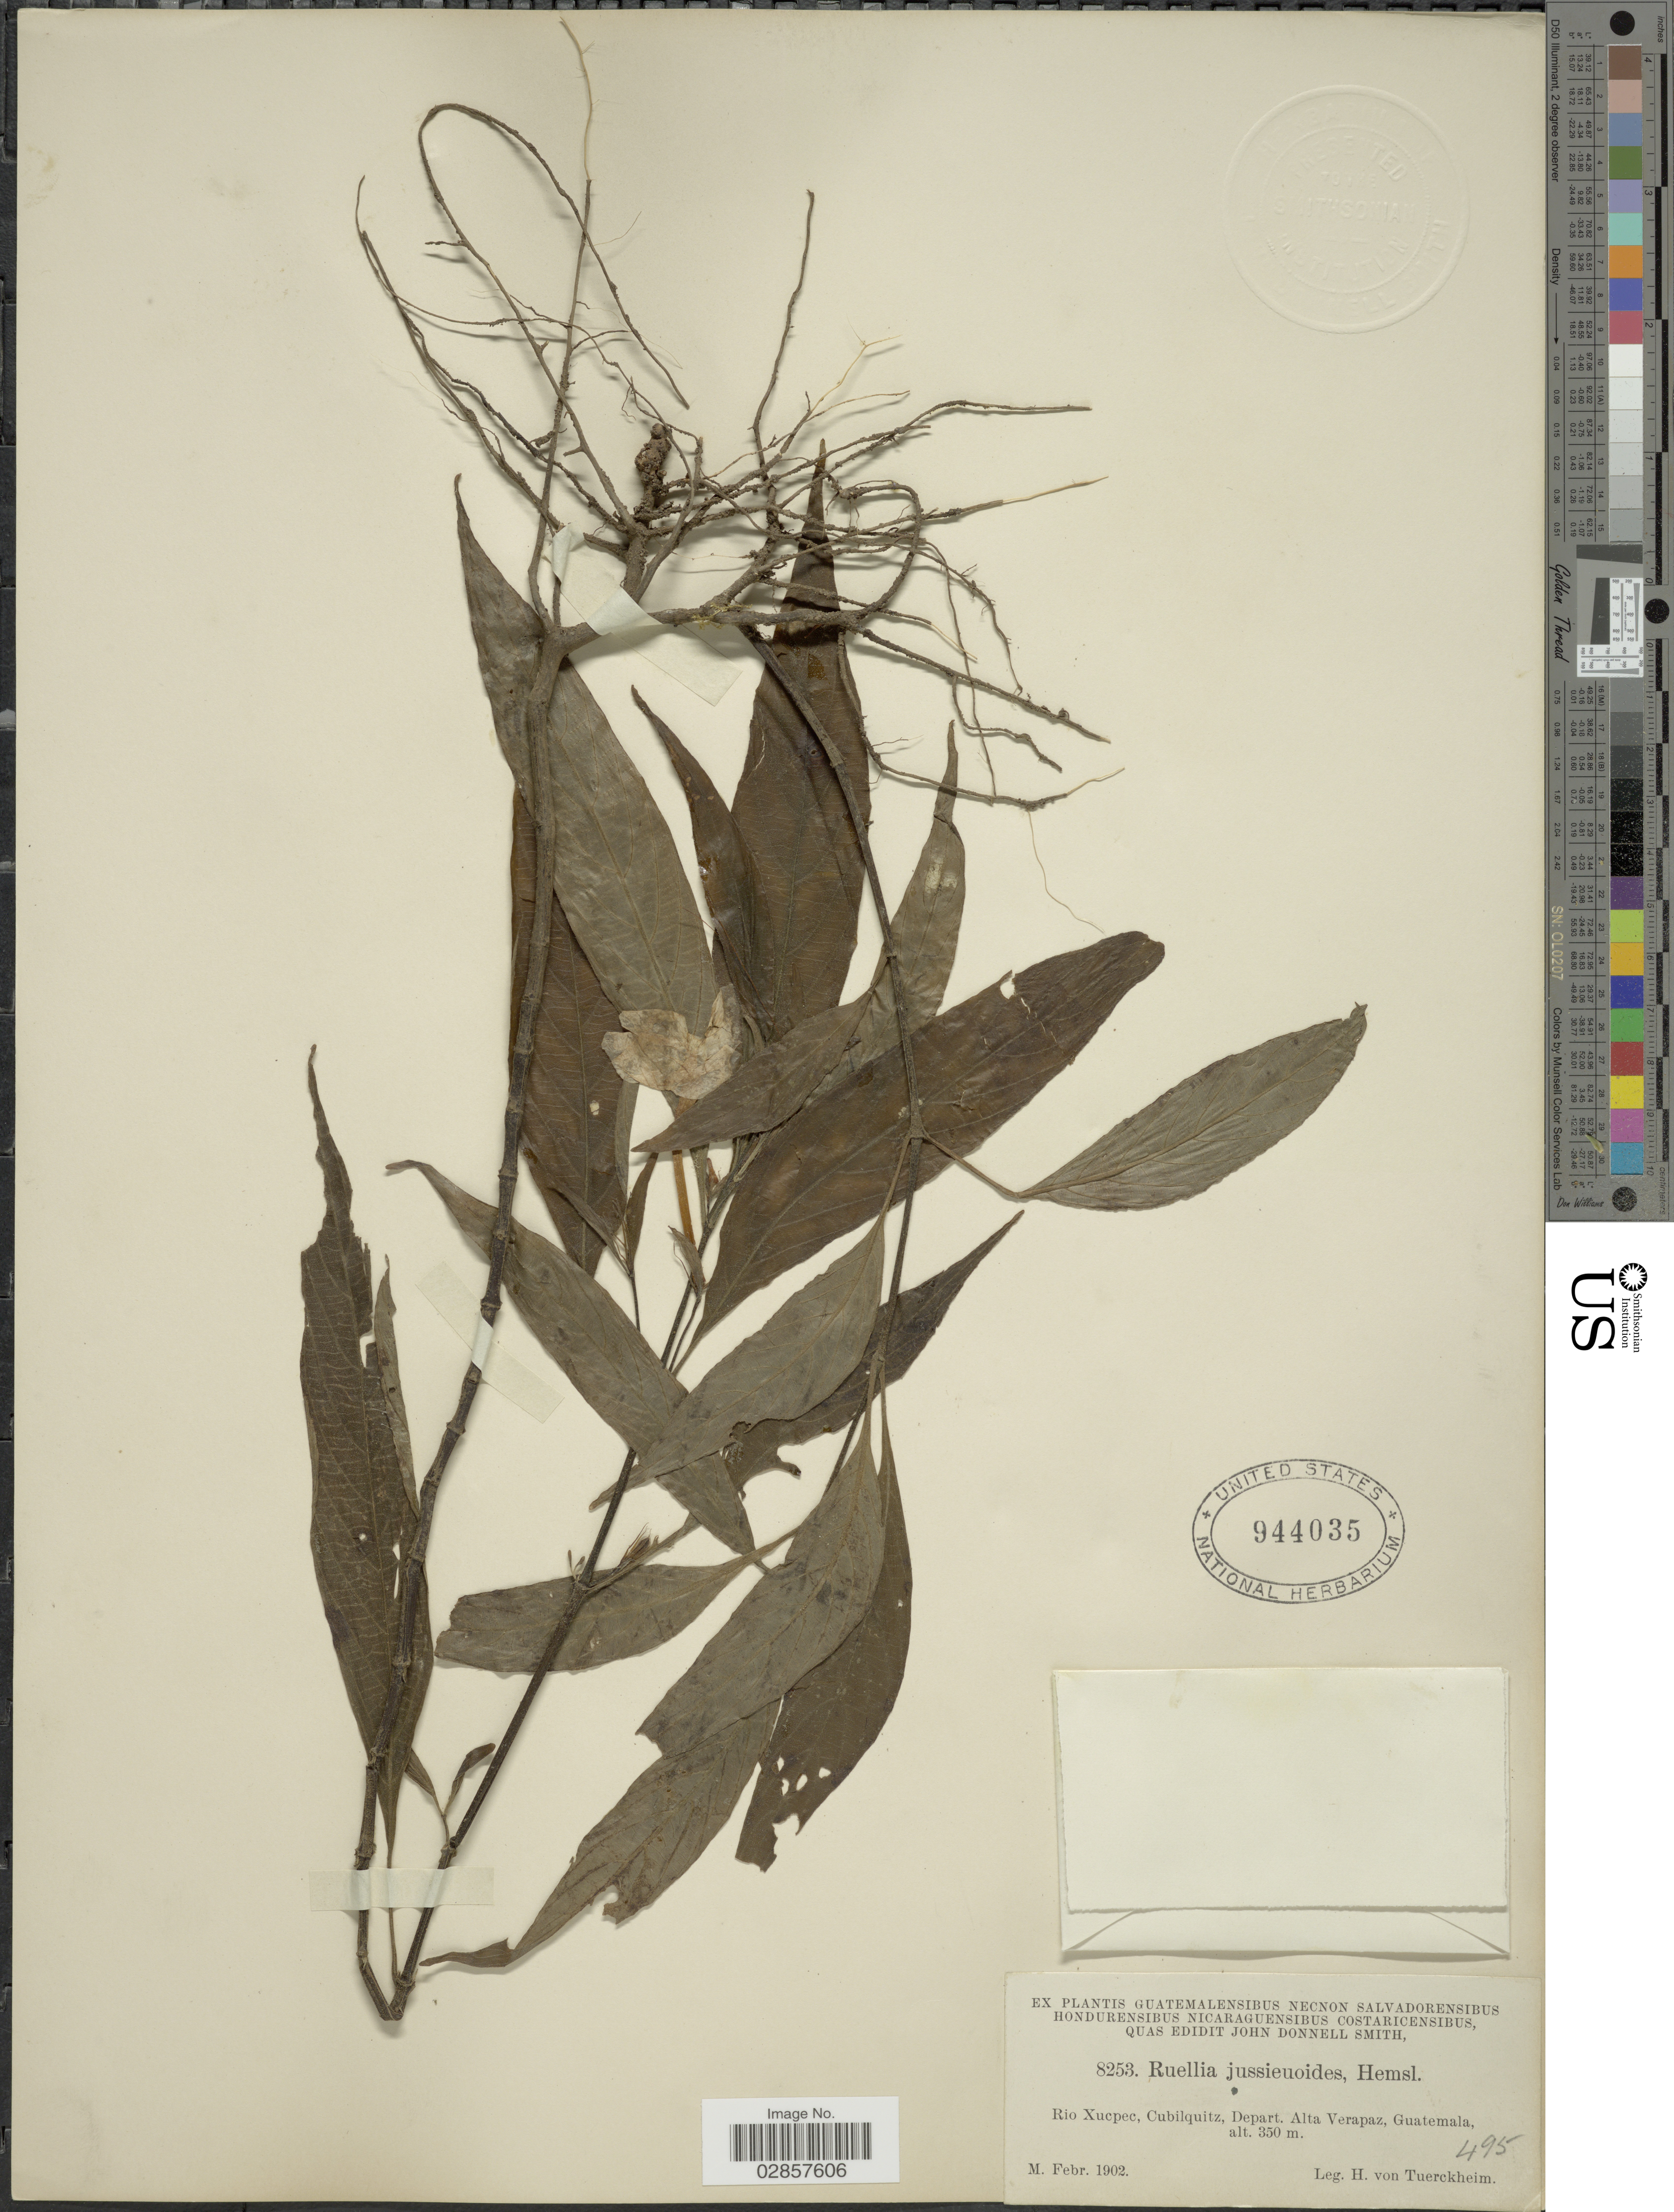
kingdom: Plantae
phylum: Tracheophyta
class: Magnoliopsida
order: Lamiales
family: Acanthaceae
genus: Ruellia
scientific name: Ruellia jussieuoides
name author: Schltdl. & Cham.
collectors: H. von Türckheim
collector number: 8253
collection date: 1902-02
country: Guatemala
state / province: Alta Verapaz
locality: Rio Xucpec, Cubilquitz, Depart. Alta Verapaz.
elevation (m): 350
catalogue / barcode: US 944035